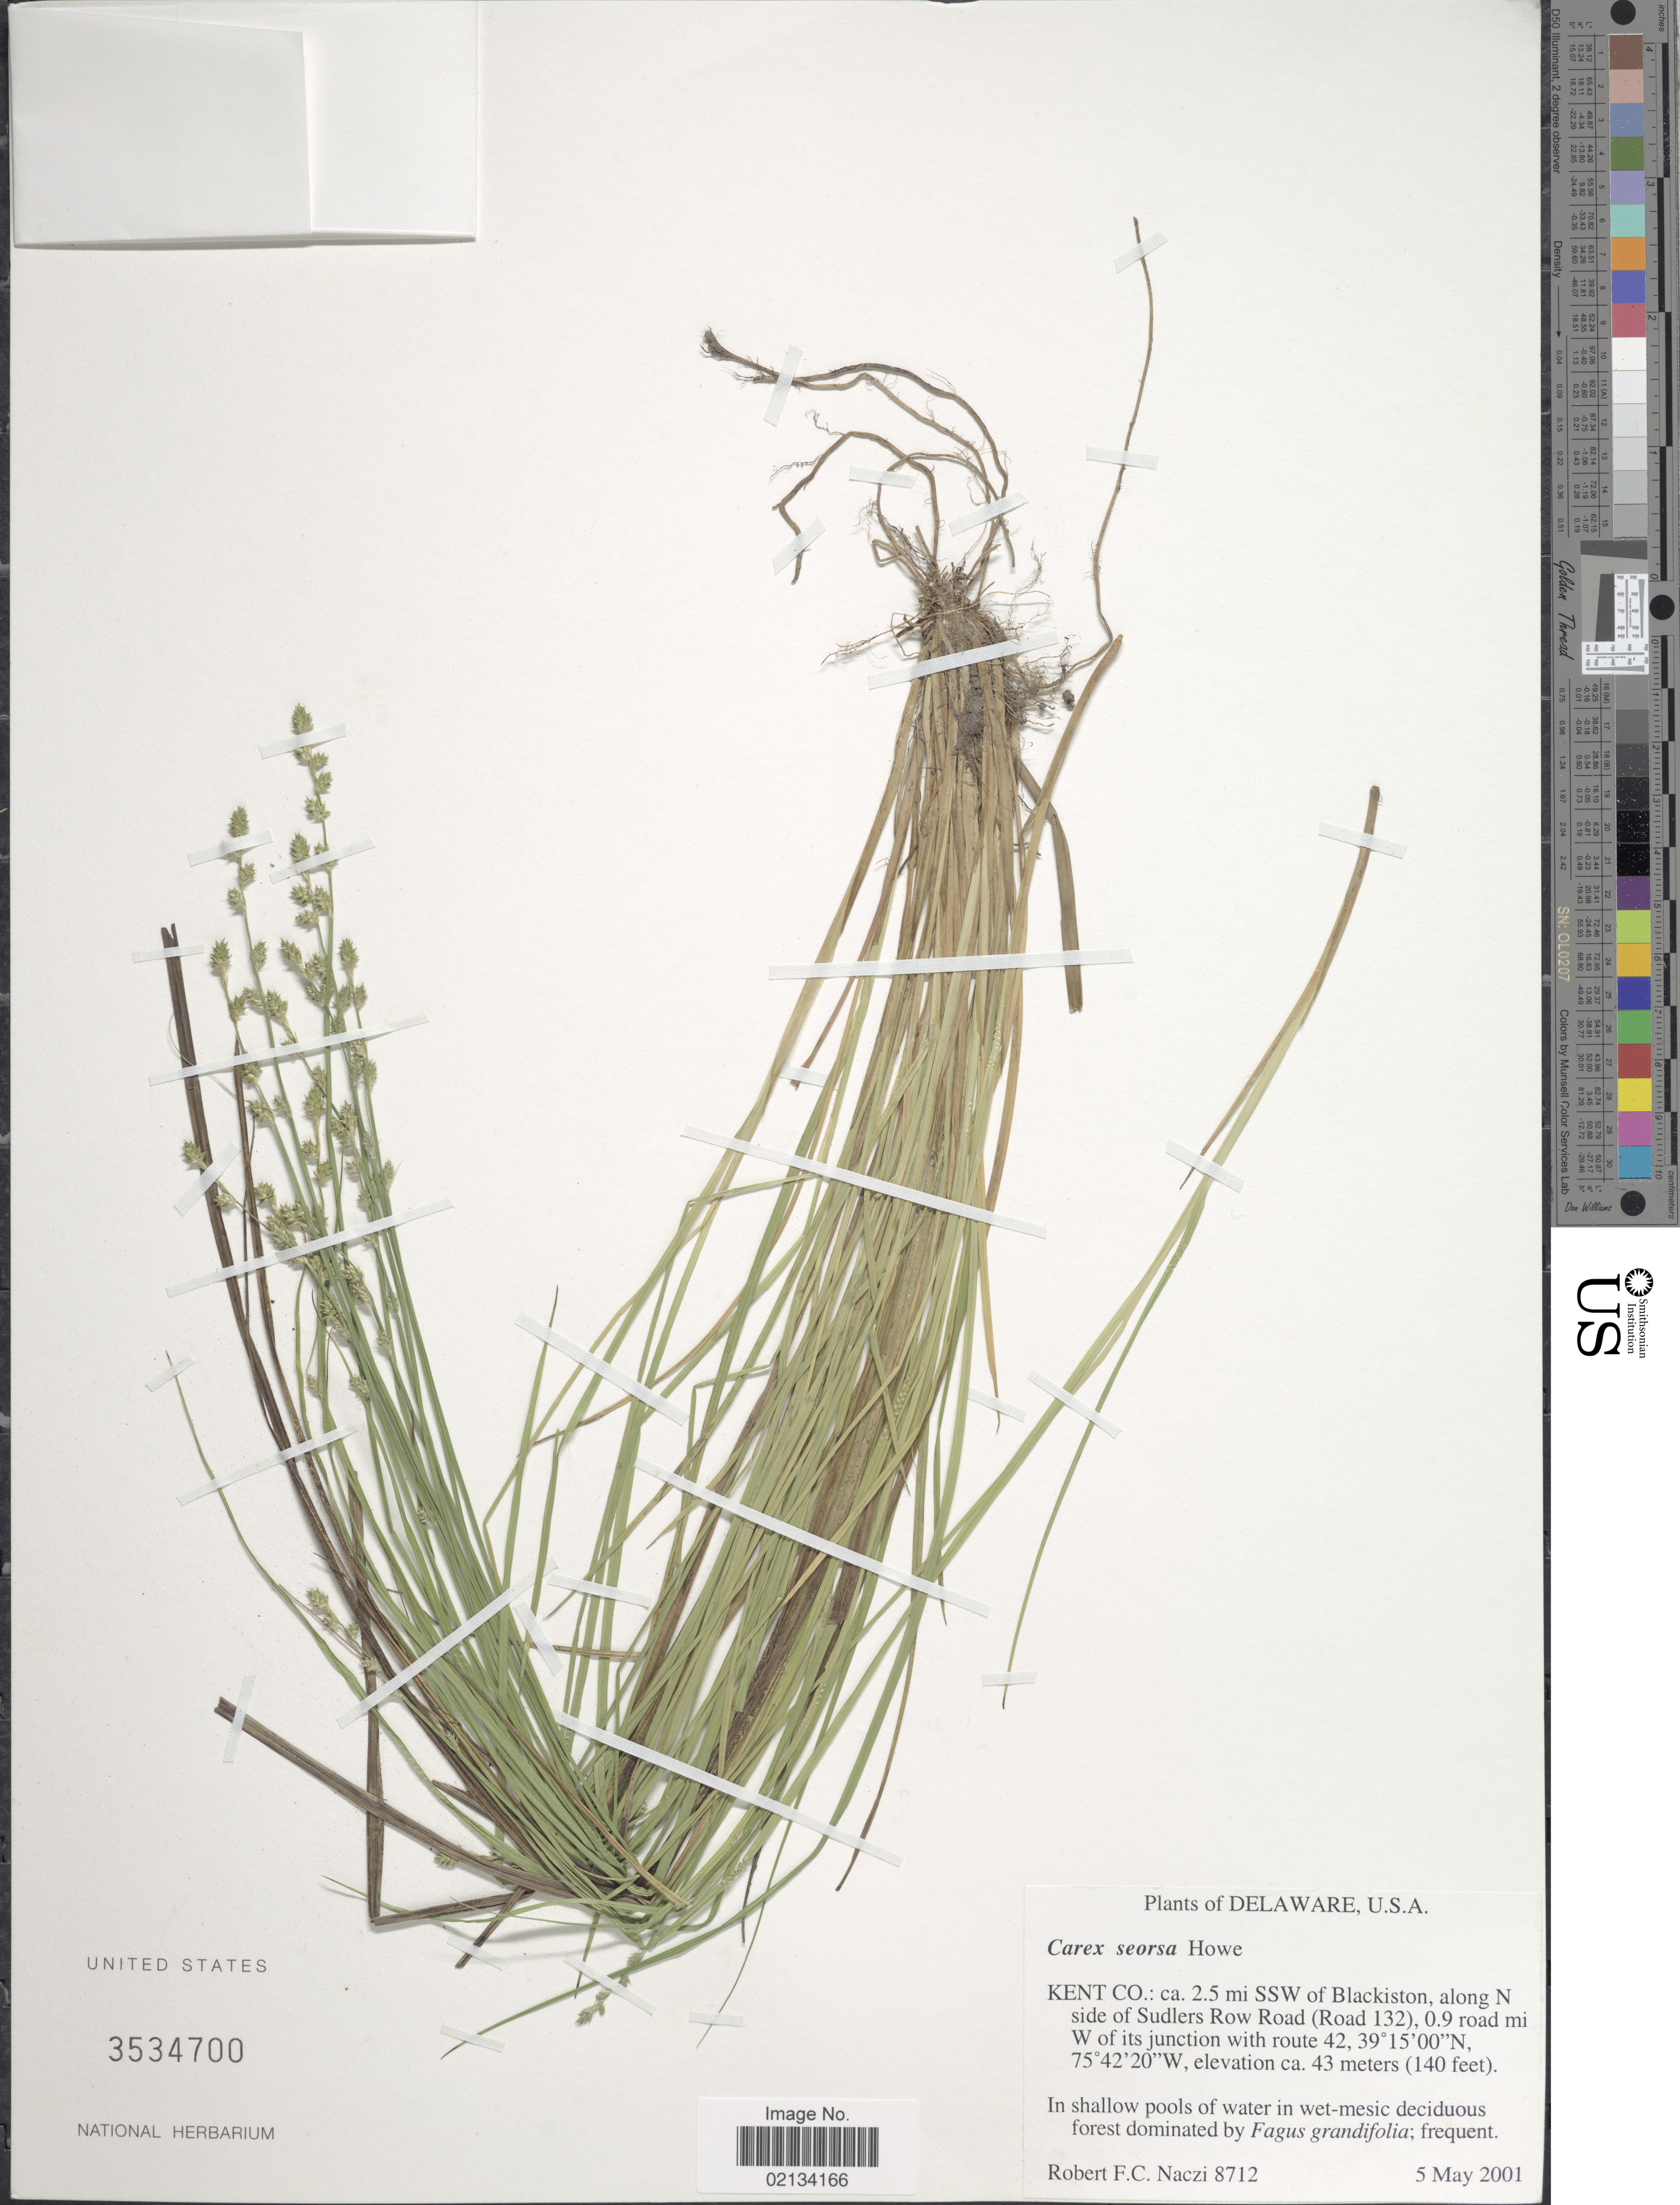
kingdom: Plantae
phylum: Tracheophyta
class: Liliopsida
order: Poales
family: Cyperaceae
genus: Carex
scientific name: Carex seorsa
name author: Howe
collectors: R. F. C. Naczi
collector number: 8712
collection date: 2001-05-05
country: United States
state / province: Delaware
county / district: Kent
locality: Kent Co.: ca. 2.5 mi SSW of Blackiston, along N side of Sudlers Row Road (Road 132), 0.9 mi W of its junction with route 42, in shallow pools of water.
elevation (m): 43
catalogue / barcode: US 3534700